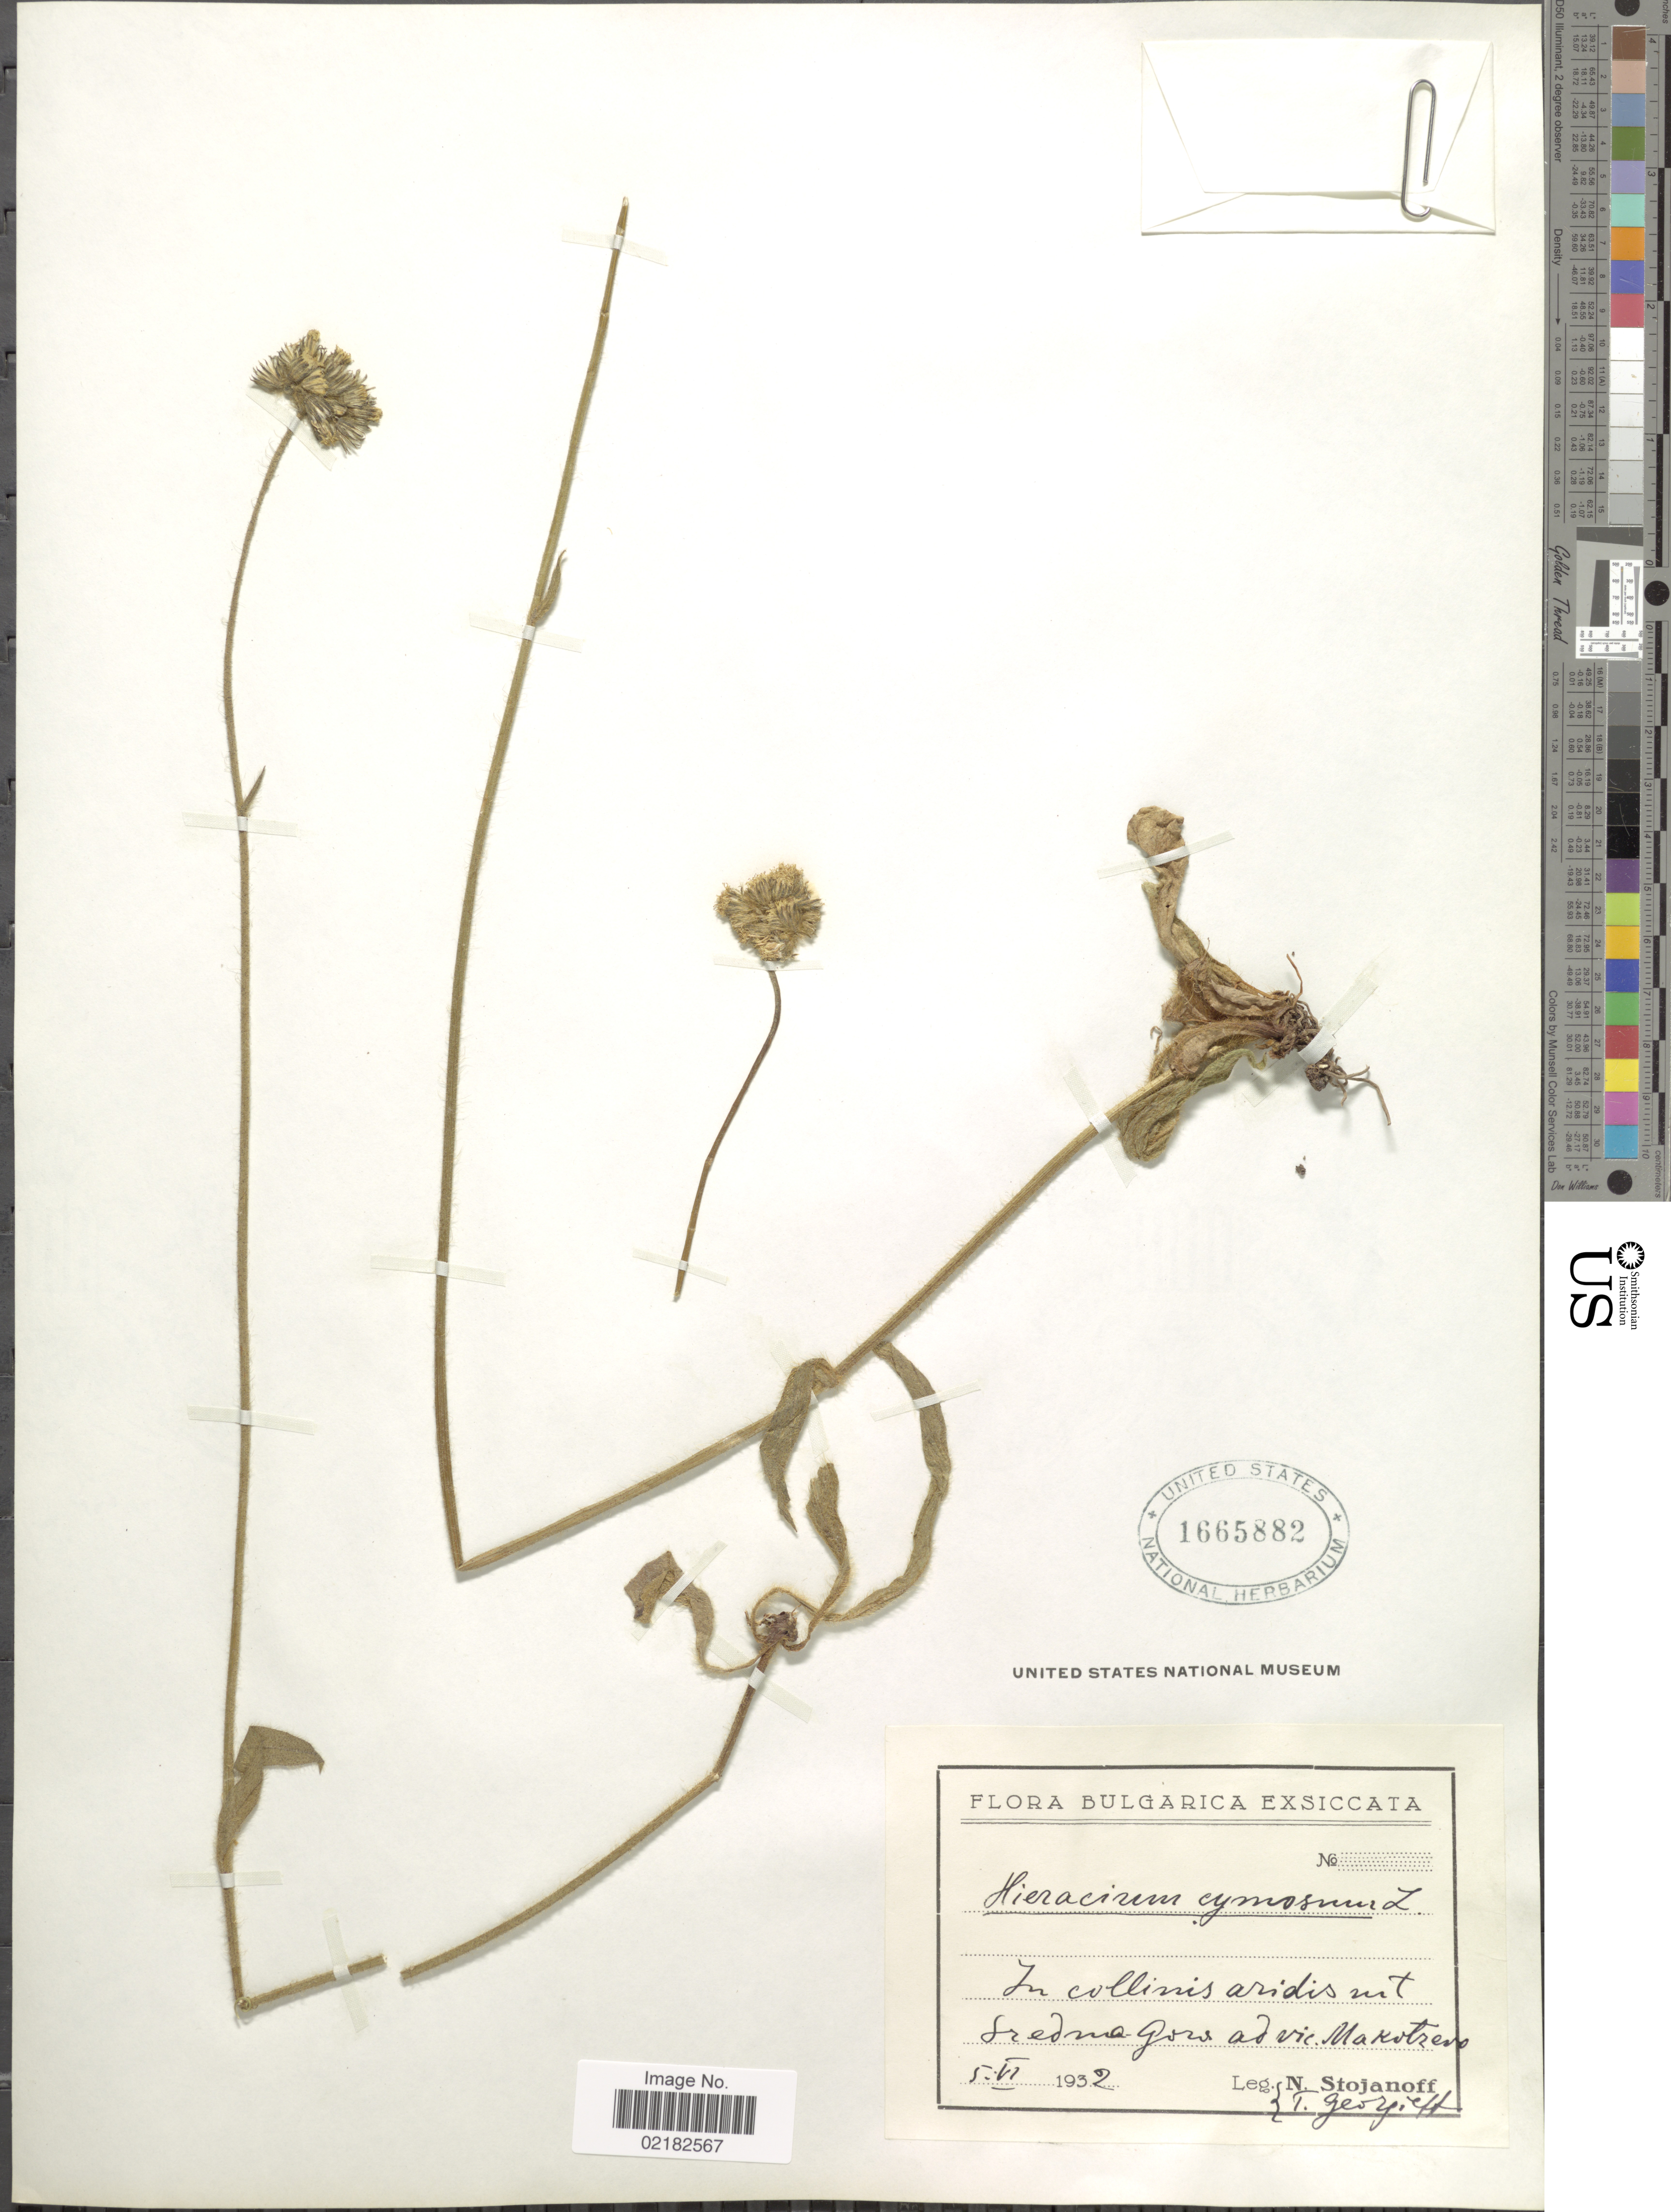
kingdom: Plantae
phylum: Tracheophyta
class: Magnoliopsida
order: Asterales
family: Asteraceae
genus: Pilosella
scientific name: Pilosella cymiflora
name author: (Näg. & Peter) S. Bräut. & Greuter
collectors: N. Stojanoff & T. Georgieff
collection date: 1932-06-05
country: Bulgaria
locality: Mt Gredma-Goru ad vic. Makotrevo [interpreted]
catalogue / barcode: US 1665882